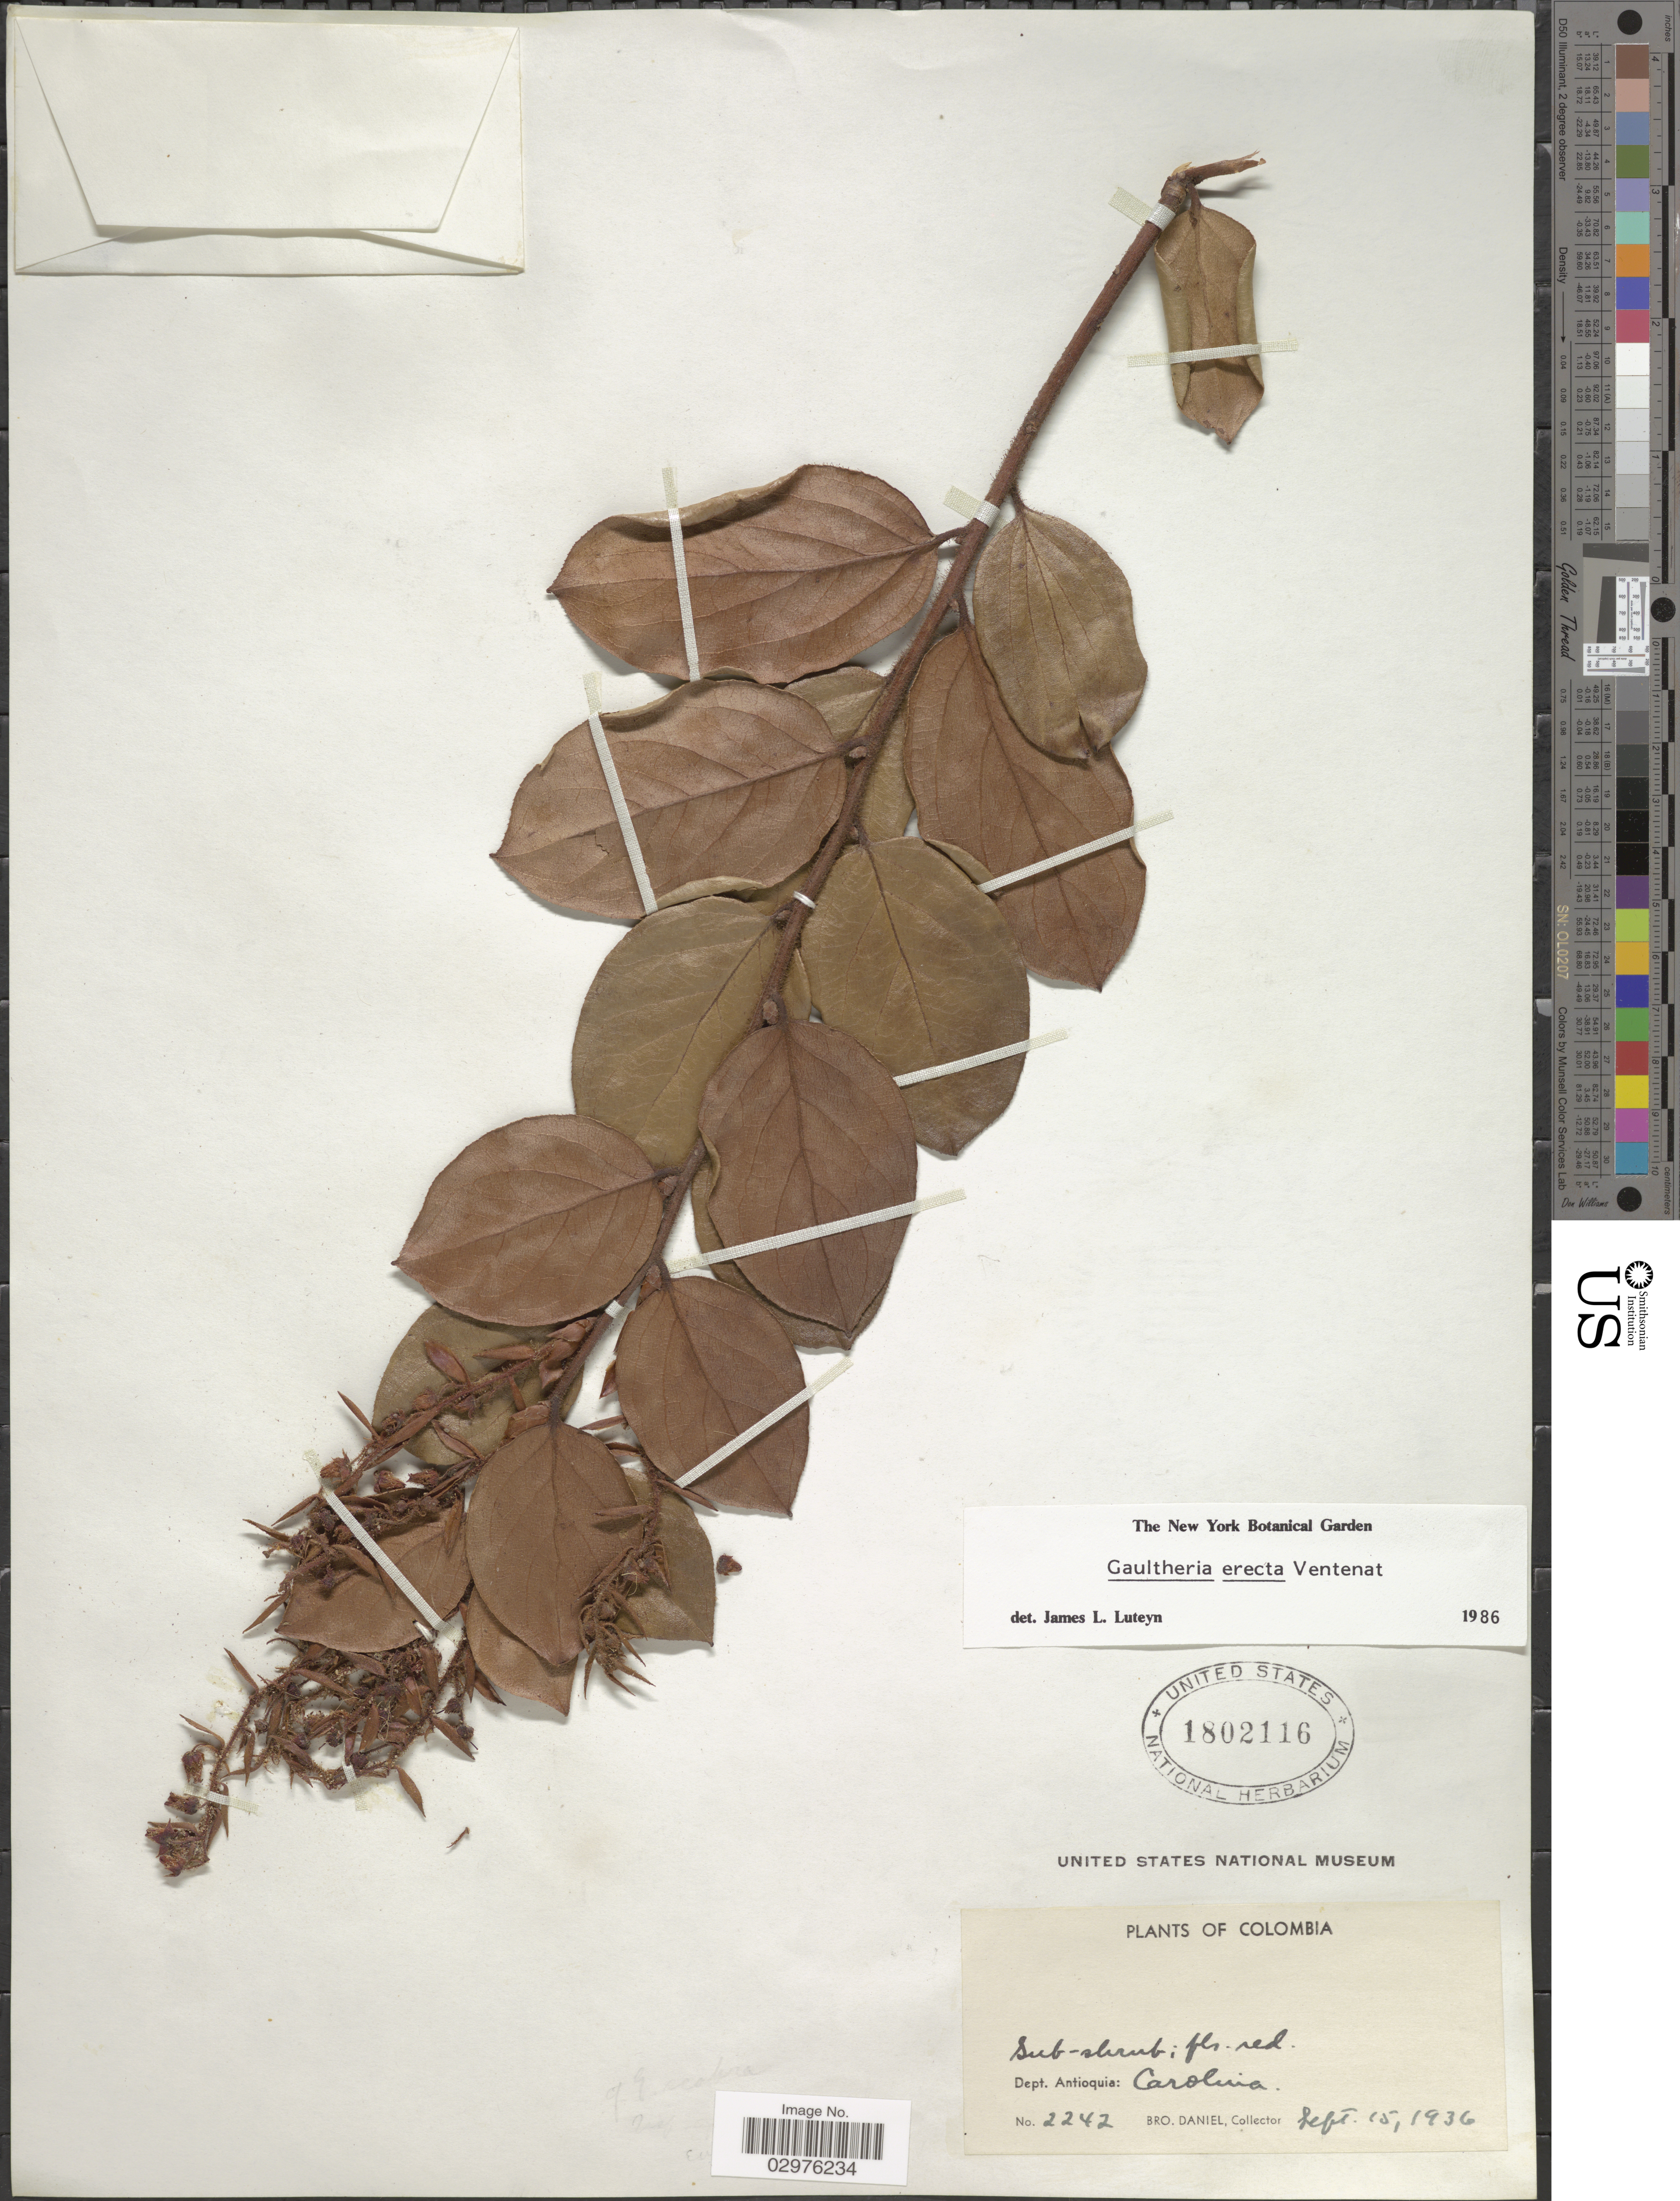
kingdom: Plantae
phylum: Tracheophyta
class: Magnoliopsida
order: Ericales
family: Ericaceae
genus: Gaultheria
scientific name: Gaultheria erecta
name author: Vent.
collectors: Bro. Daniel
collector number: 2242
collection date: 1936-09-15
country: Colombia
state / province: Antioquia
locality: Dept. Antioquia: Carolina.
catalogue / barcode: US 1802116